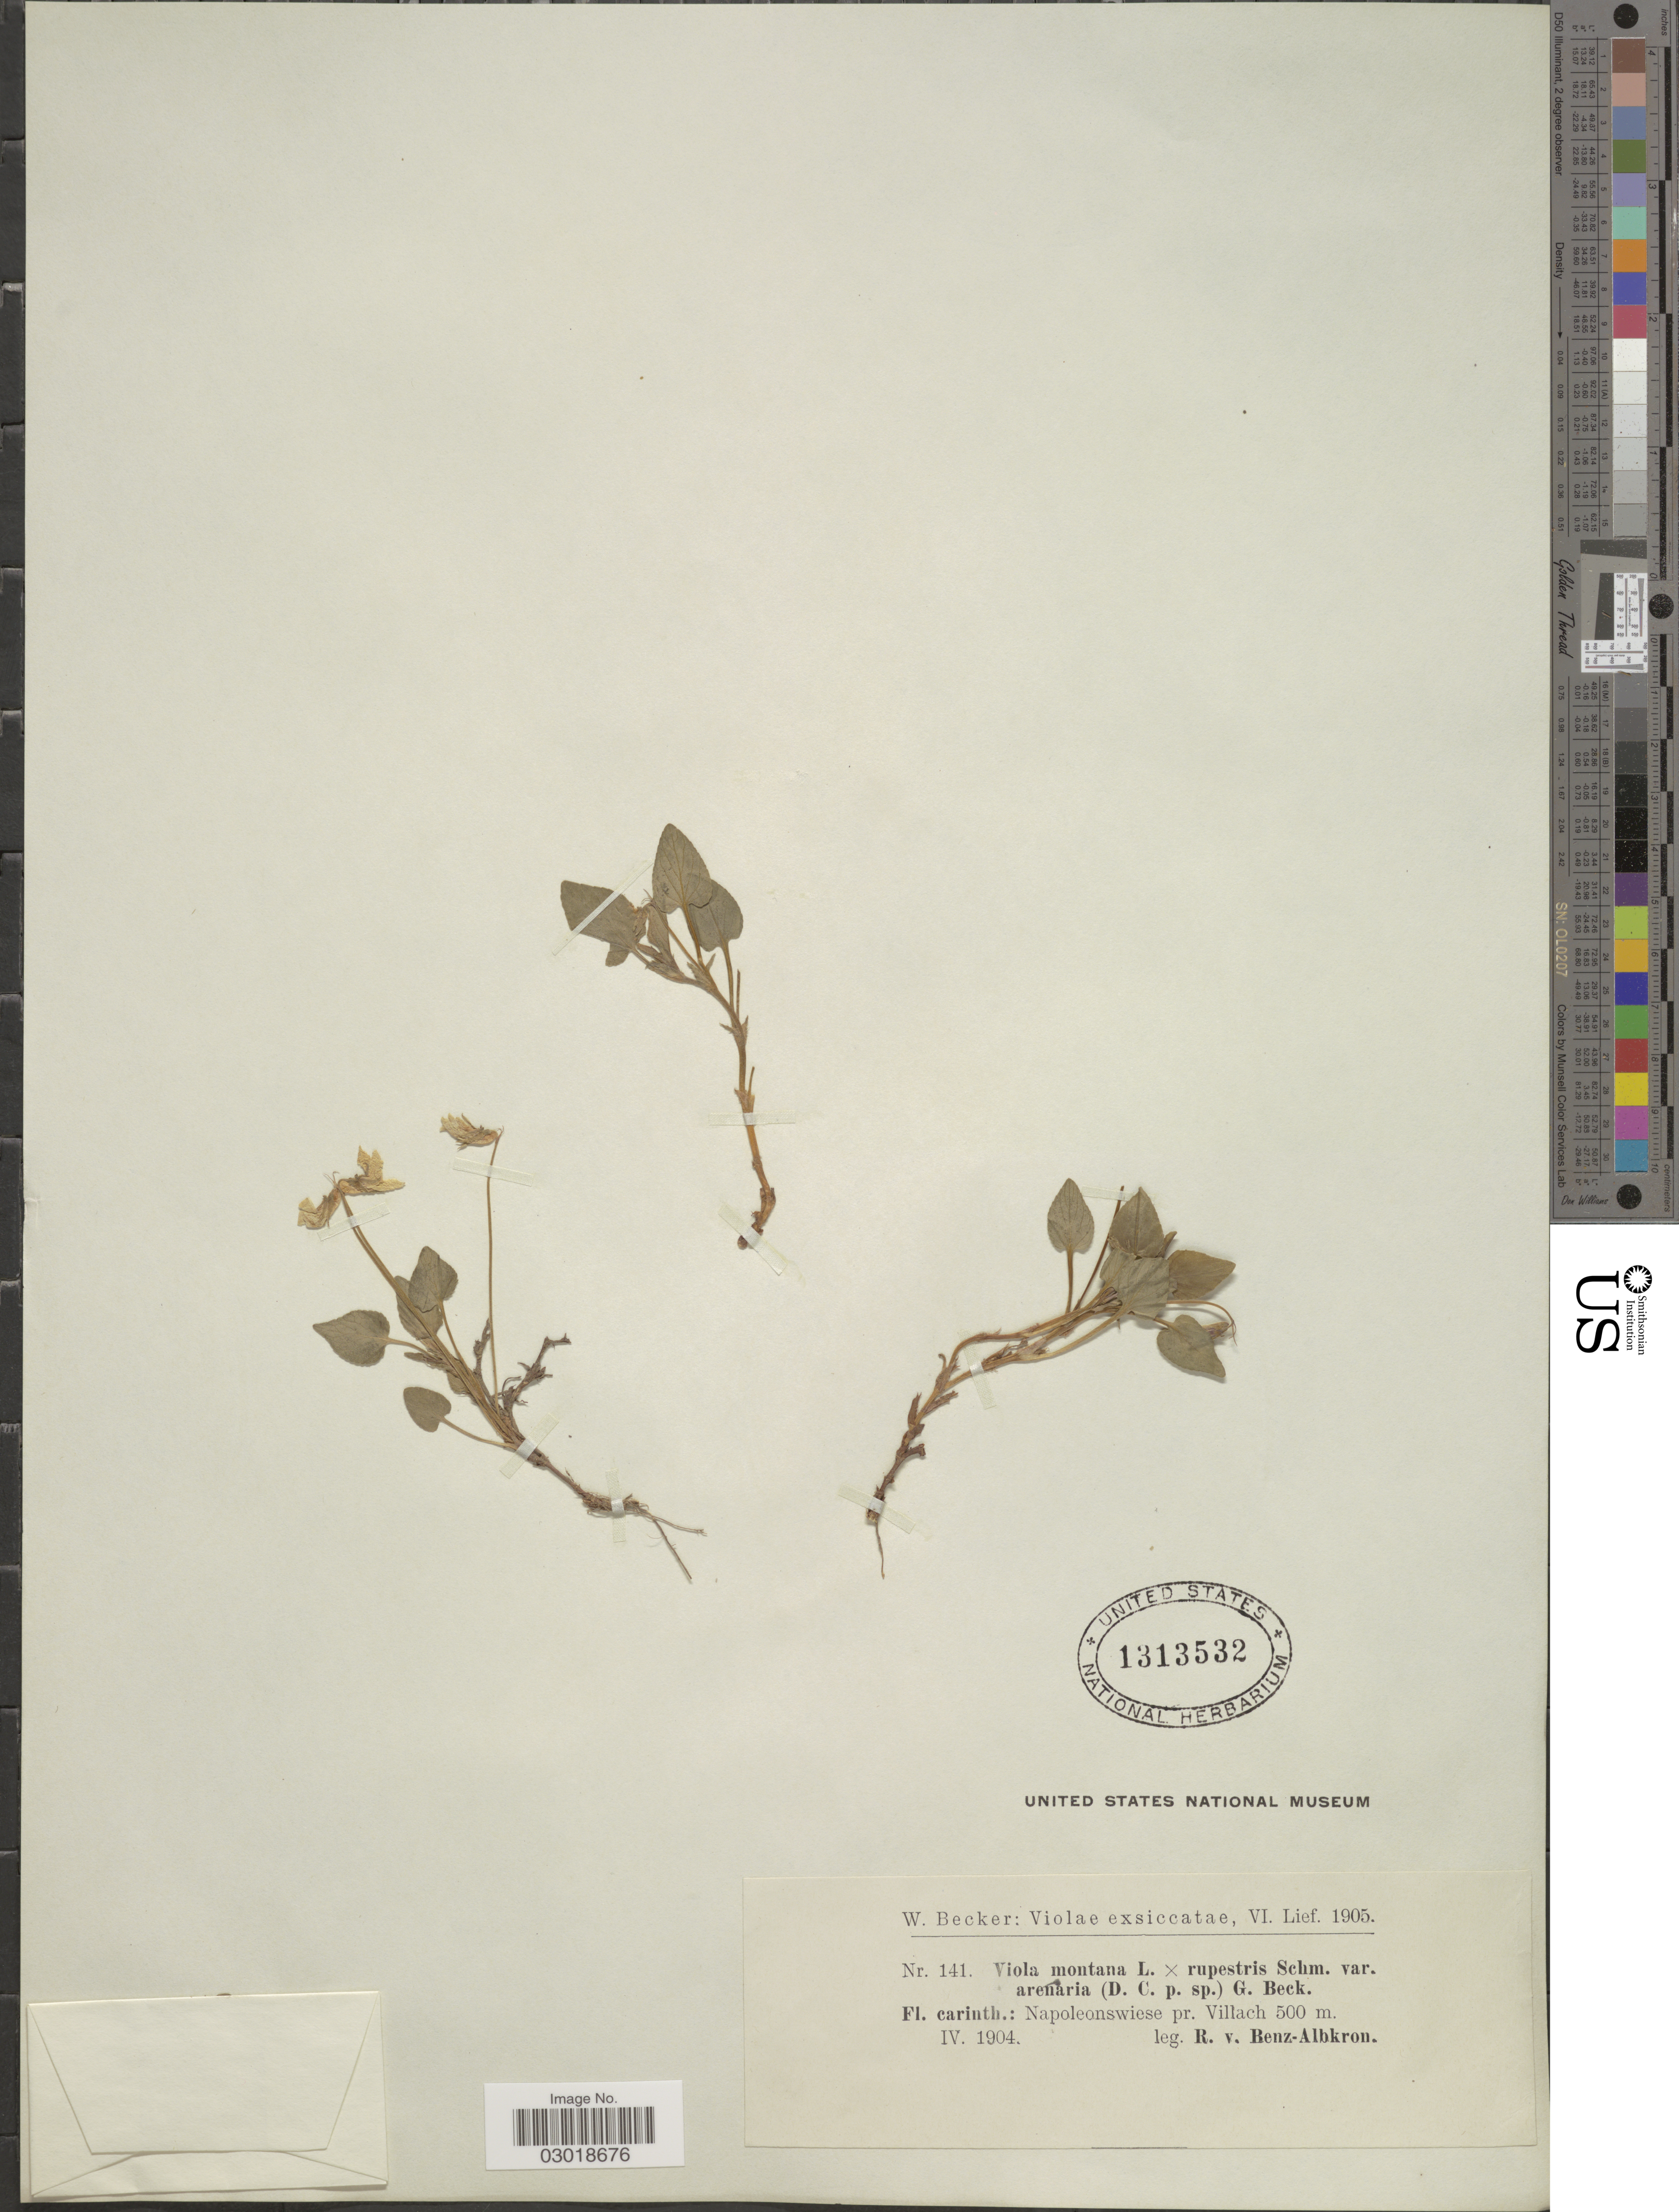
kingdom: Plantae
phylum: Tracheophyta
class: Magnoliopsida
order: Malpighiales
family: Violaceae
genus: Viola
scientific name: Viola montana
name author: L.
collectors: R. Benz-Albkron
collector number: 141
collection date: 1904-04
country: Austria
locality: Carinth.: Napoleonswiese pr. Villach.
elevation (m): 500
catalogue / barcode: US 1313532